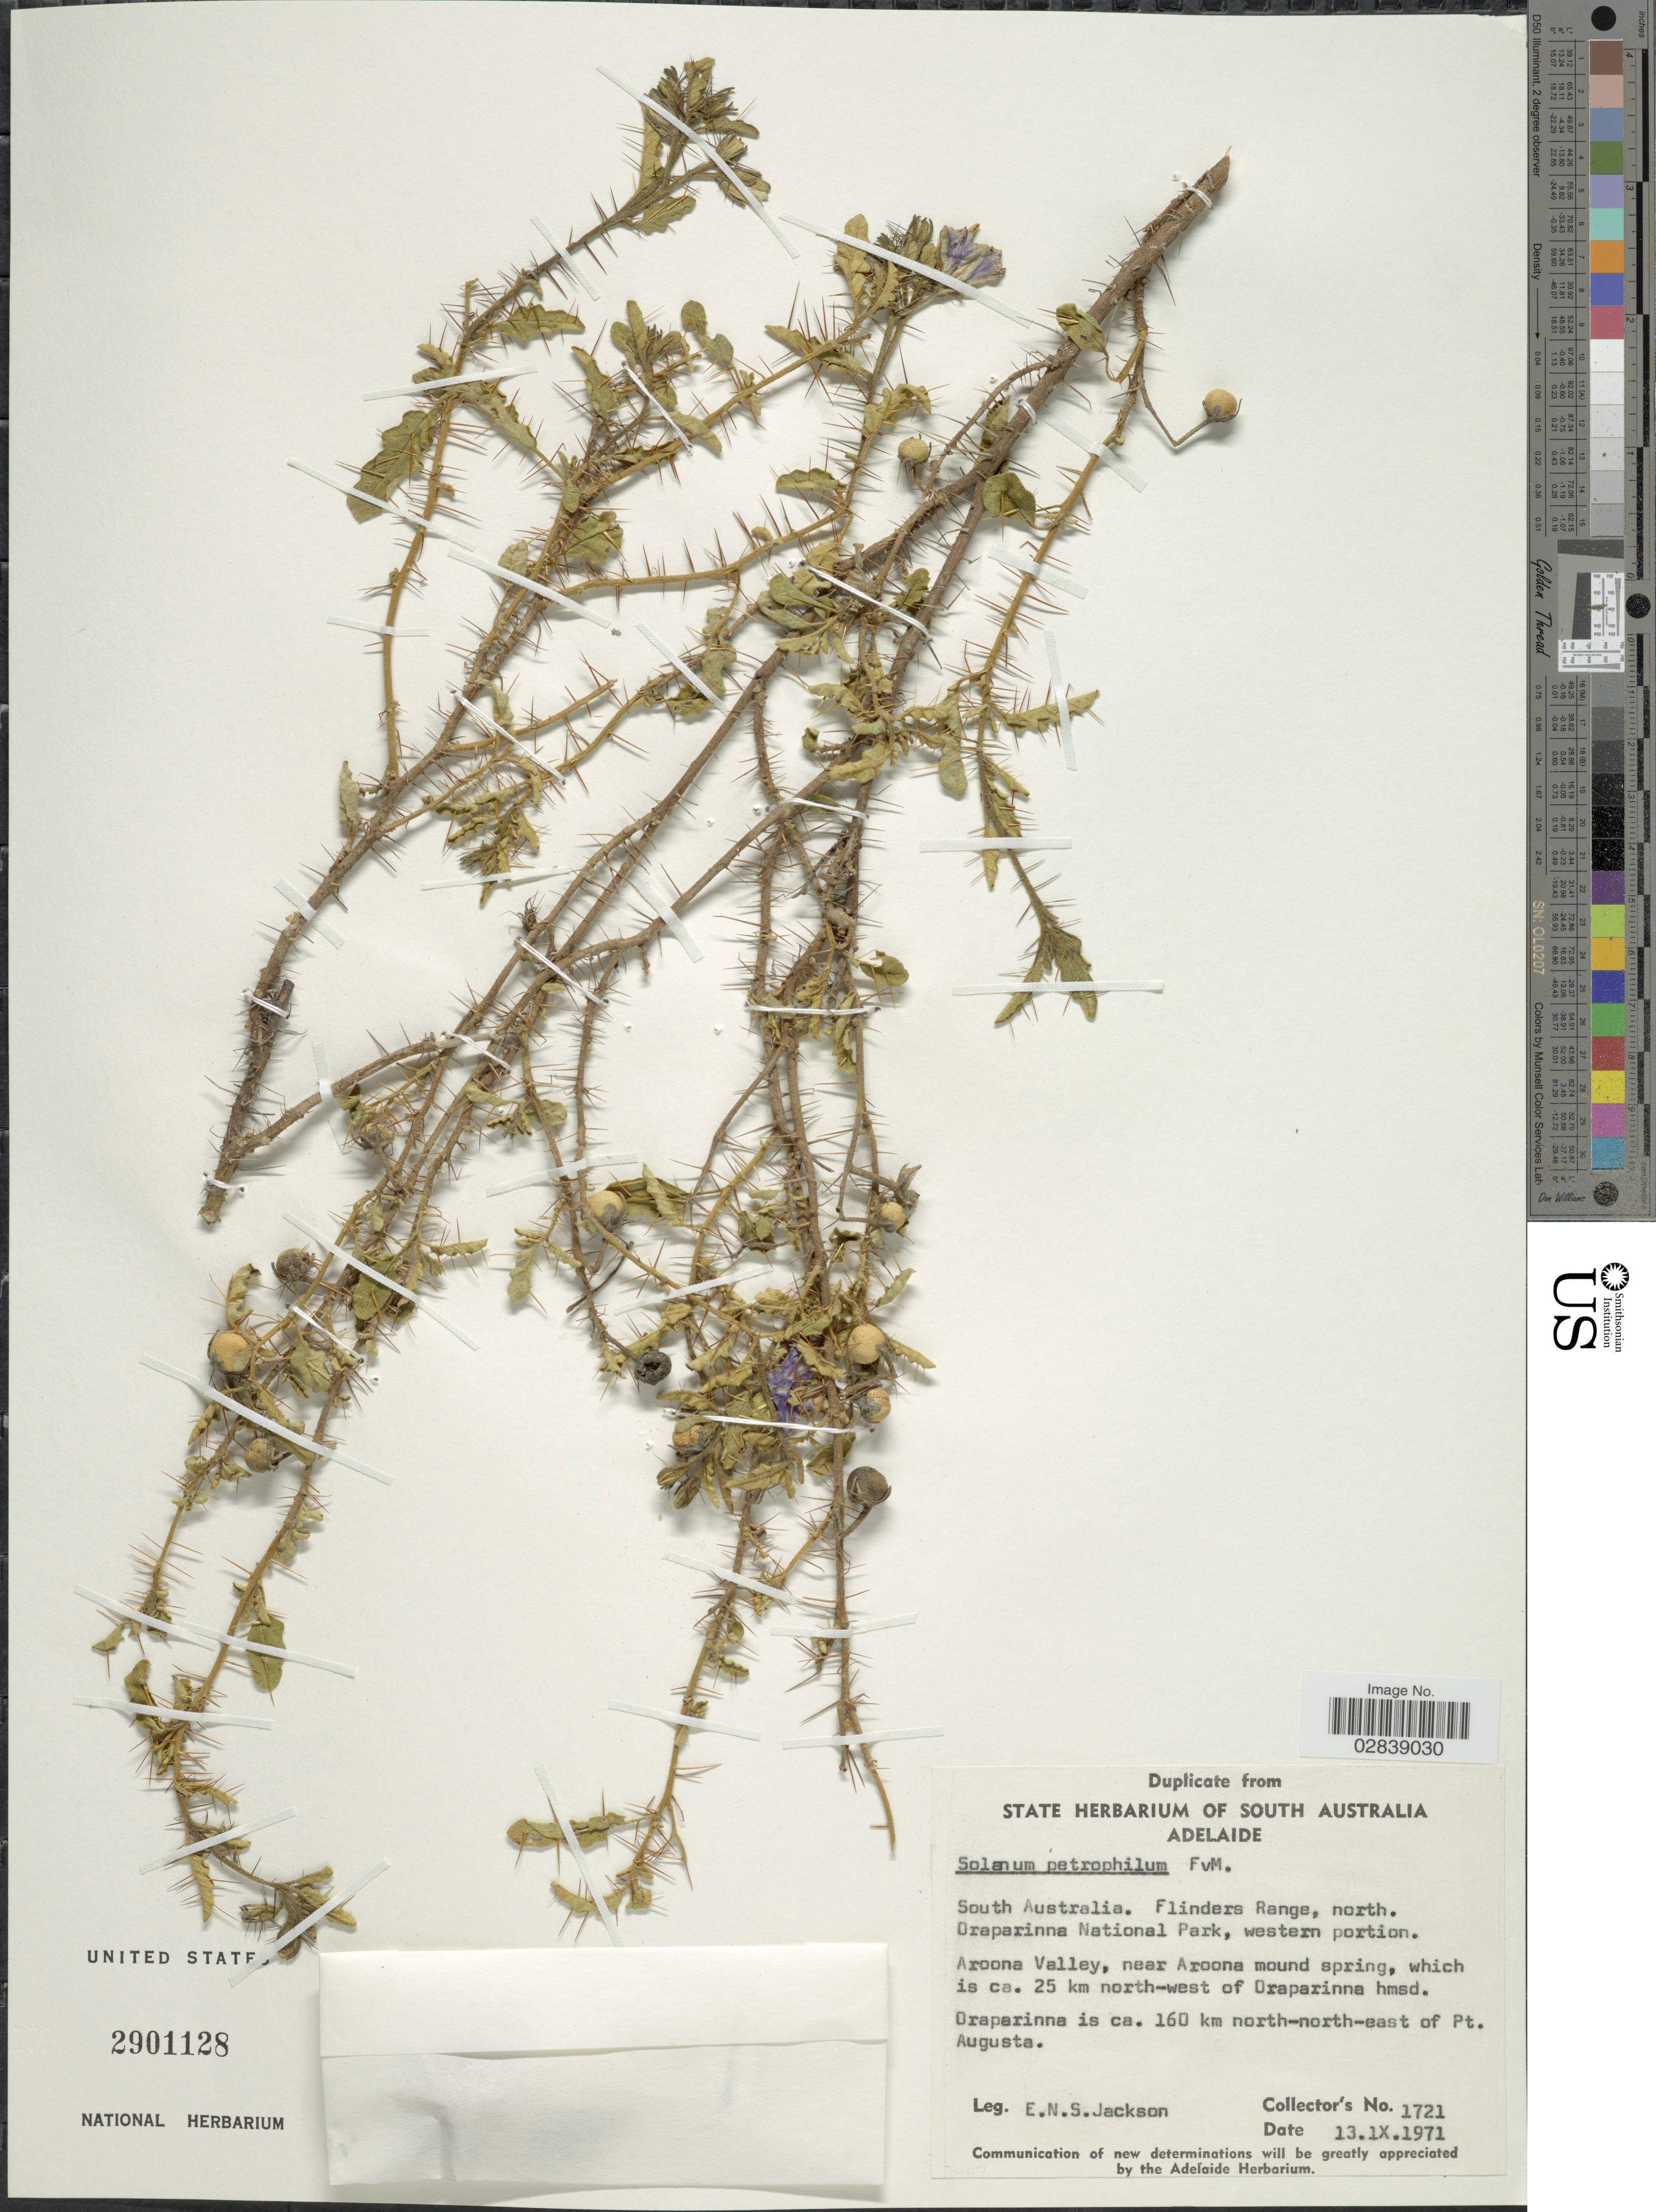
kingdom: Plantae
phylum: Tracheophyta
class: Magnoliopsida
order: Solanales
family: Solanaceae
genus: Solanum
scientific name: Solanum petrophilum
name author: F. Muell.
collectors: E. Jackson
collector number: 1721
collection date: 1971-09-13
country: Australia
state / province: South Australia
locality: Flinders Range, north. Oraparinna National Park, western portion. Aroona Valley, near Aroona moud spring, which is ca. 25 km north-west of Oraparinna hmsd. Oraparinna is ca. 160 km north-north-east of Pt. Augusta.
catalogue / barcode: US 2901128